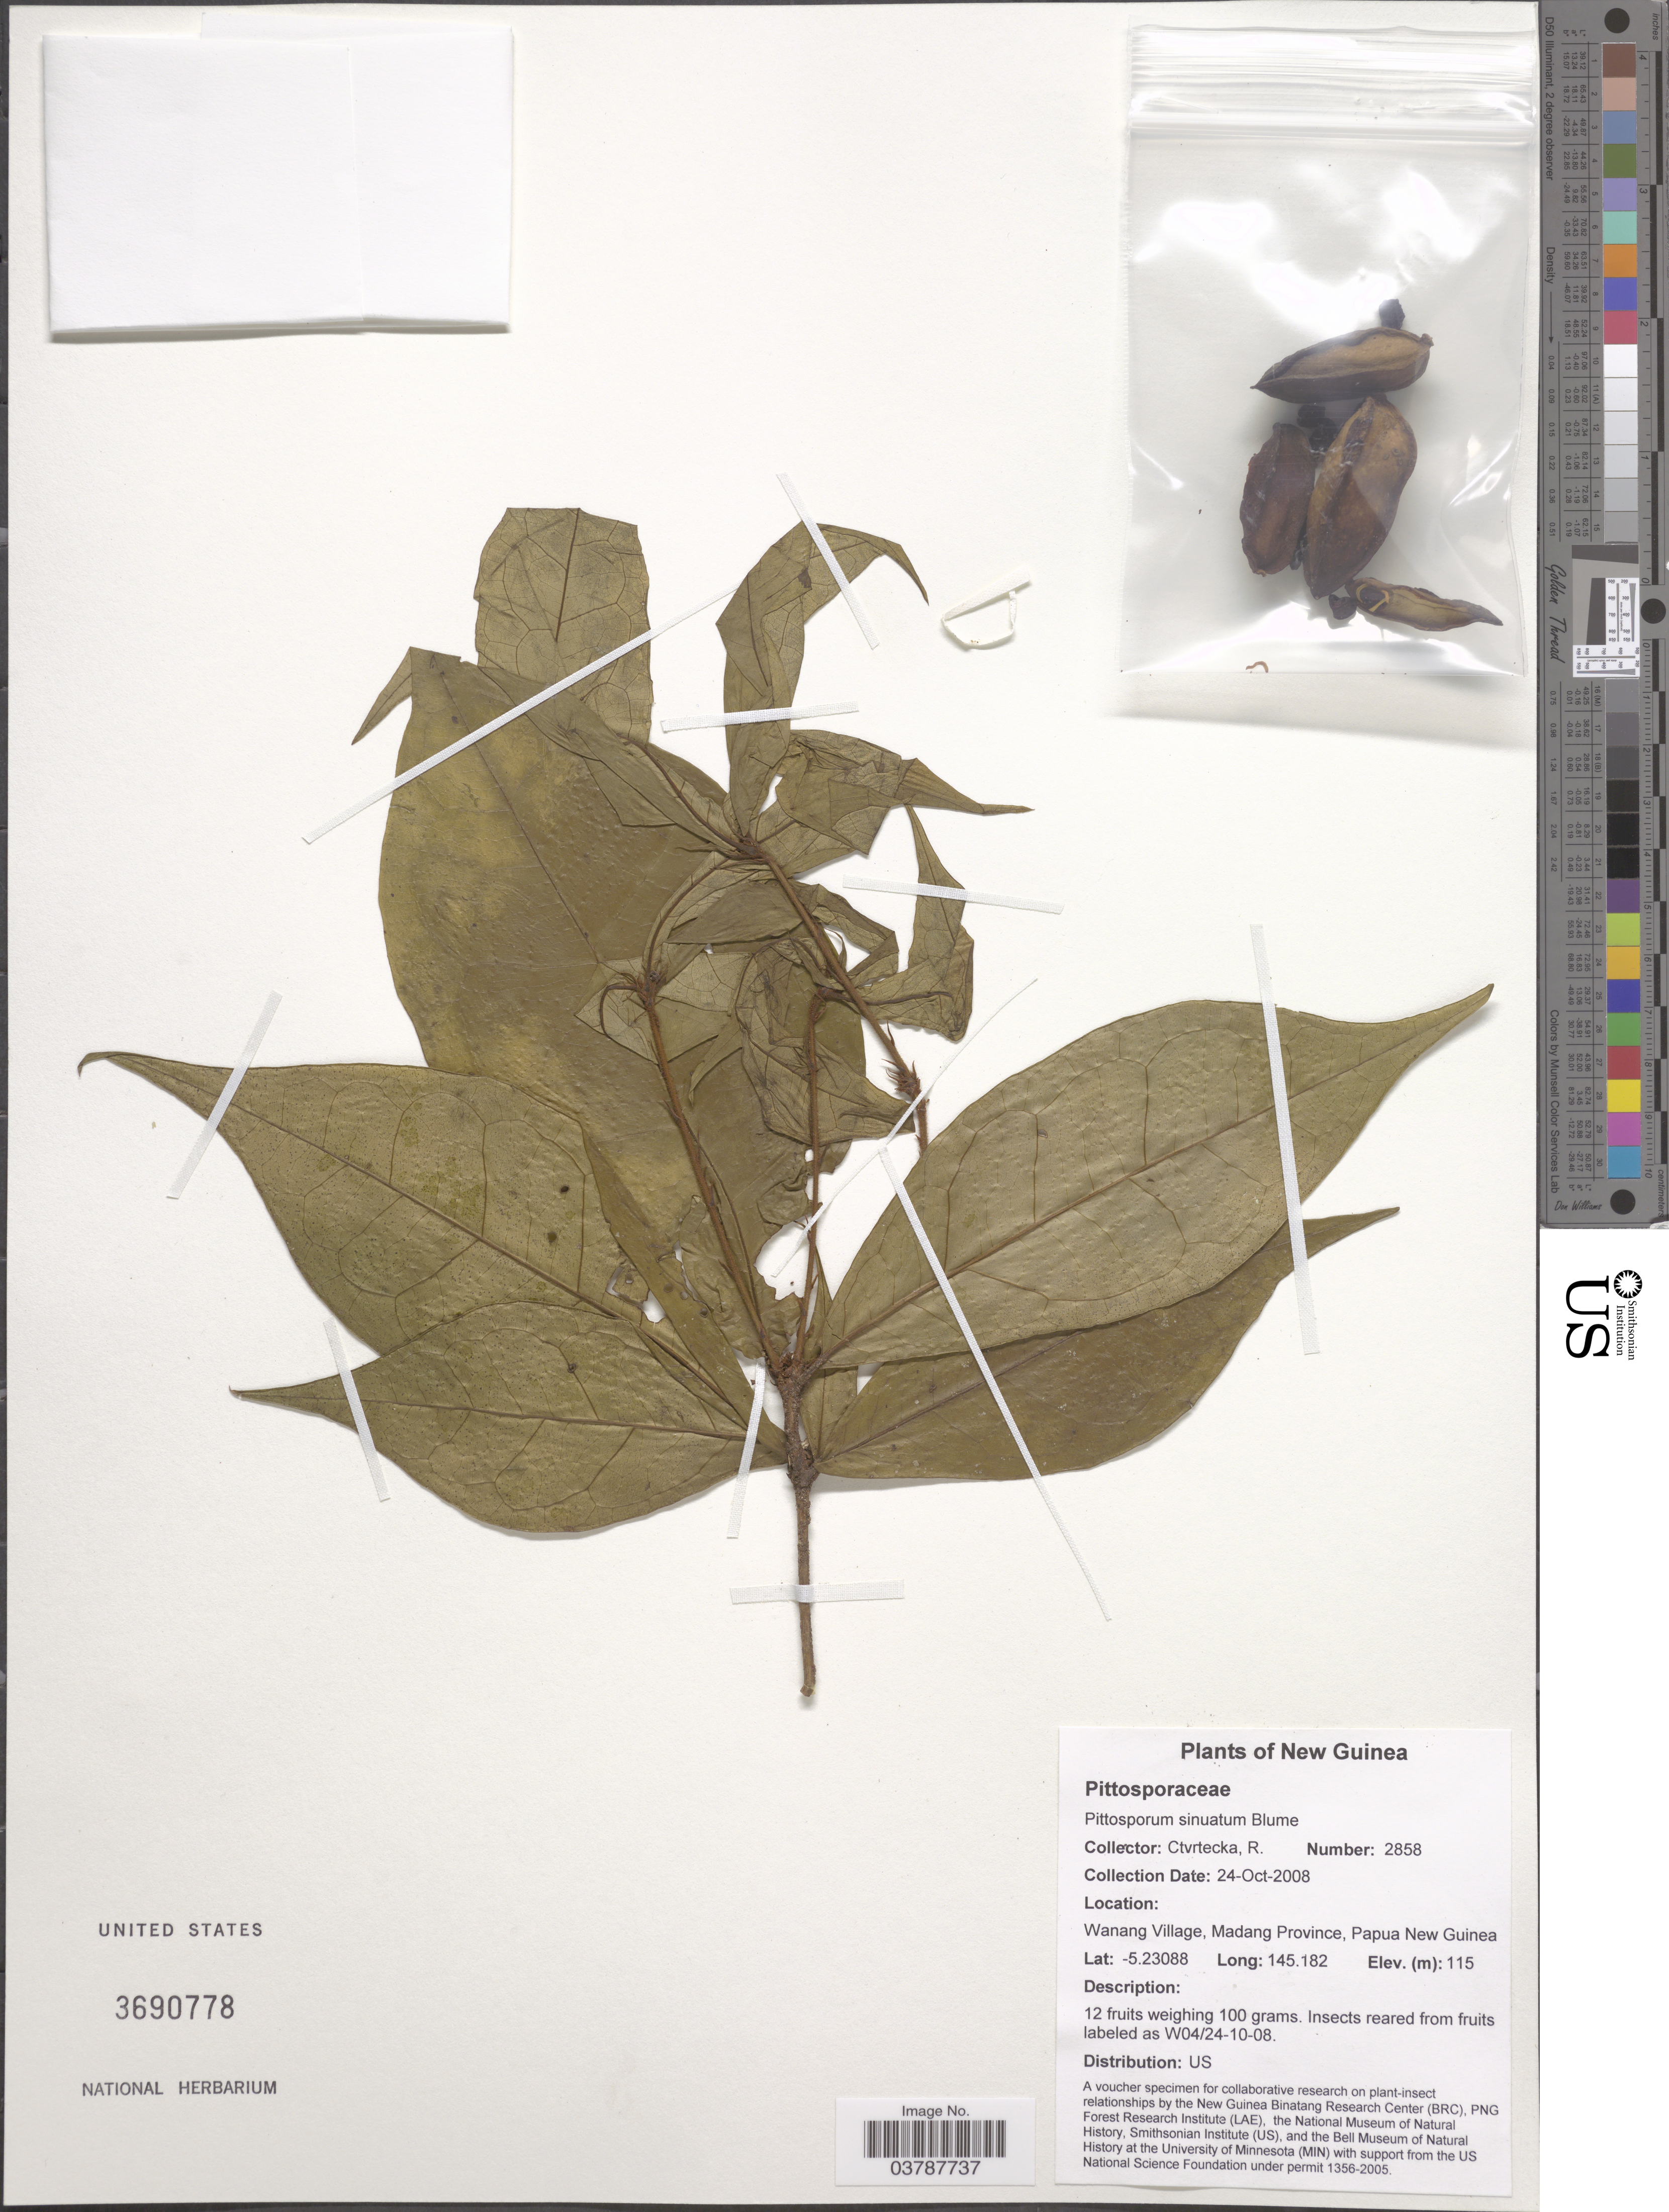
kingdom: Plantae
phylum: Tracheophyta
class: Magnoliopsida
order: Apiales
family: Pittosporaceae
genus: Pittosporum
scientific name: Pittosporum sinuatum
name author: Blume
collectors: R. Ctvrtecka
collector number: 2858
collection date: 2008-10-24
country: Papua New Guinea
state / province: Madang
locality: Wanang Village.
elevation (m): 115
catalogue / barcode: US 3690778